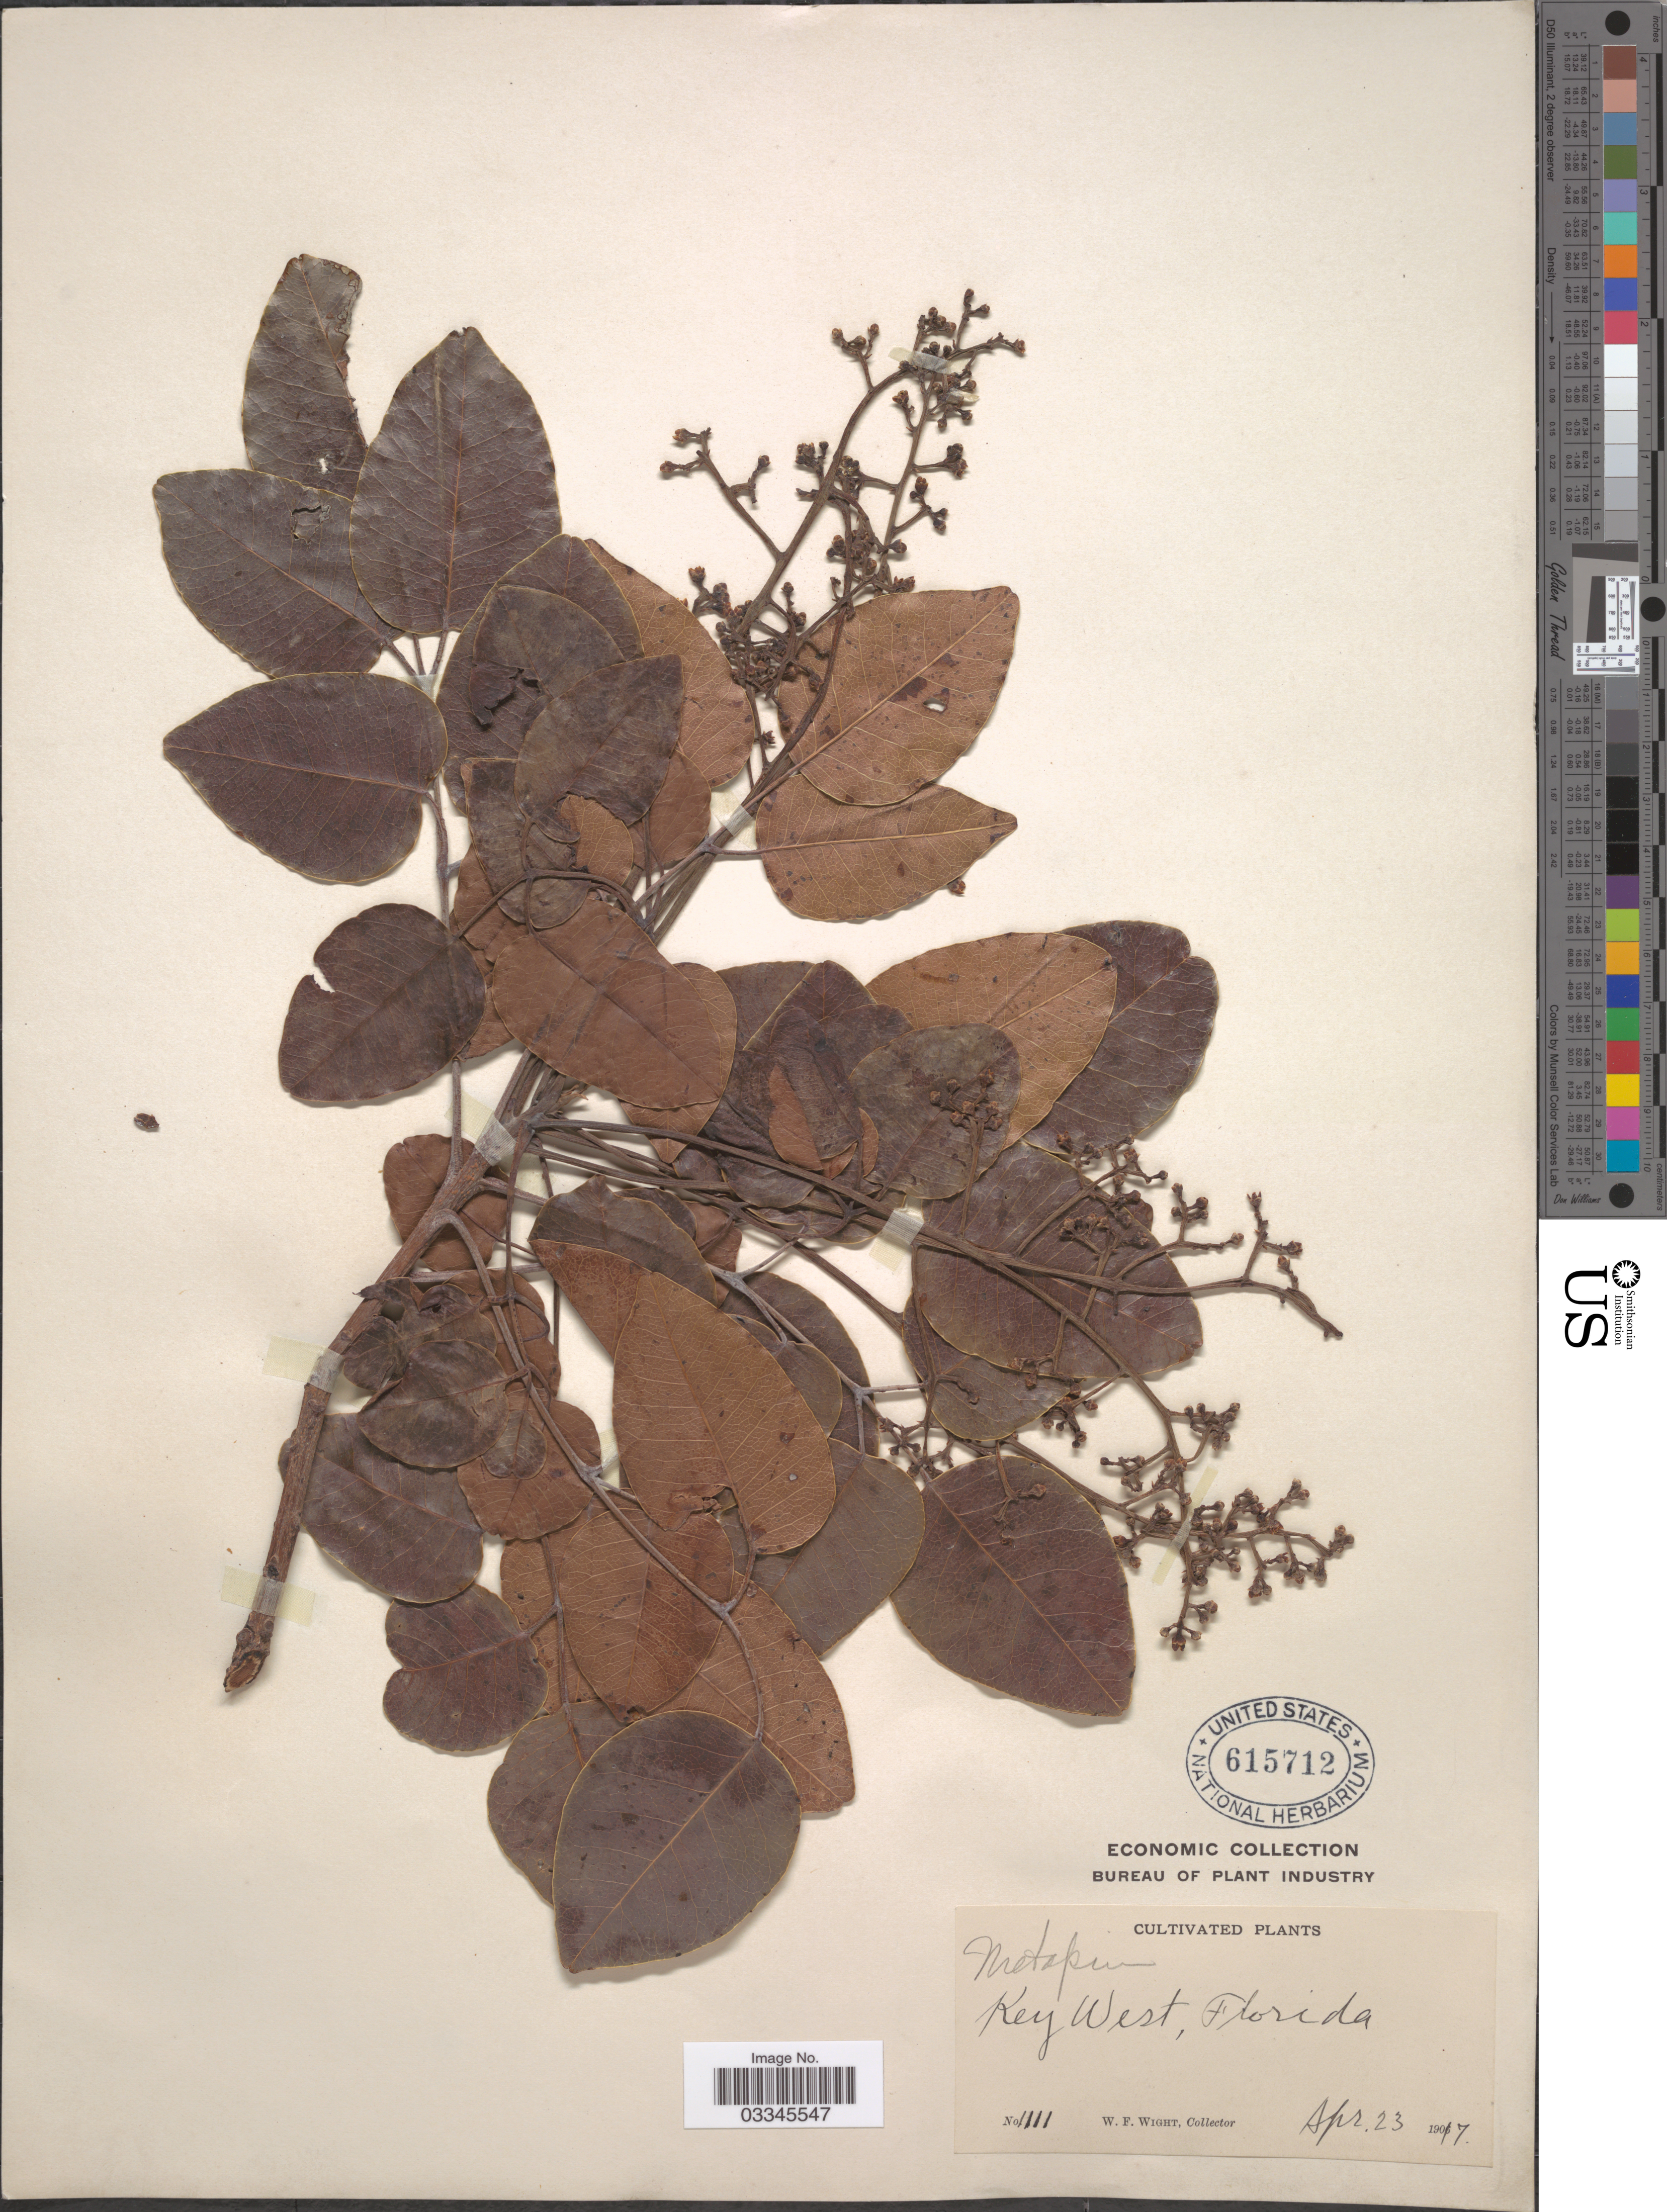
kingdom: Plantae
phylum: Tracheophyta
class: Magnoliopsida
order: Sapindales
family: Anacardiaceae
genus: Metopium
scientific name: Metopium toxiferum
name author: (L.) Krug & Urb.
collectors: W. Wight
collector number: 1111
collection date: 1917-04-23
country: United States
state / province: Florida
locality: Key West.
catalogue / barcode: US 615712